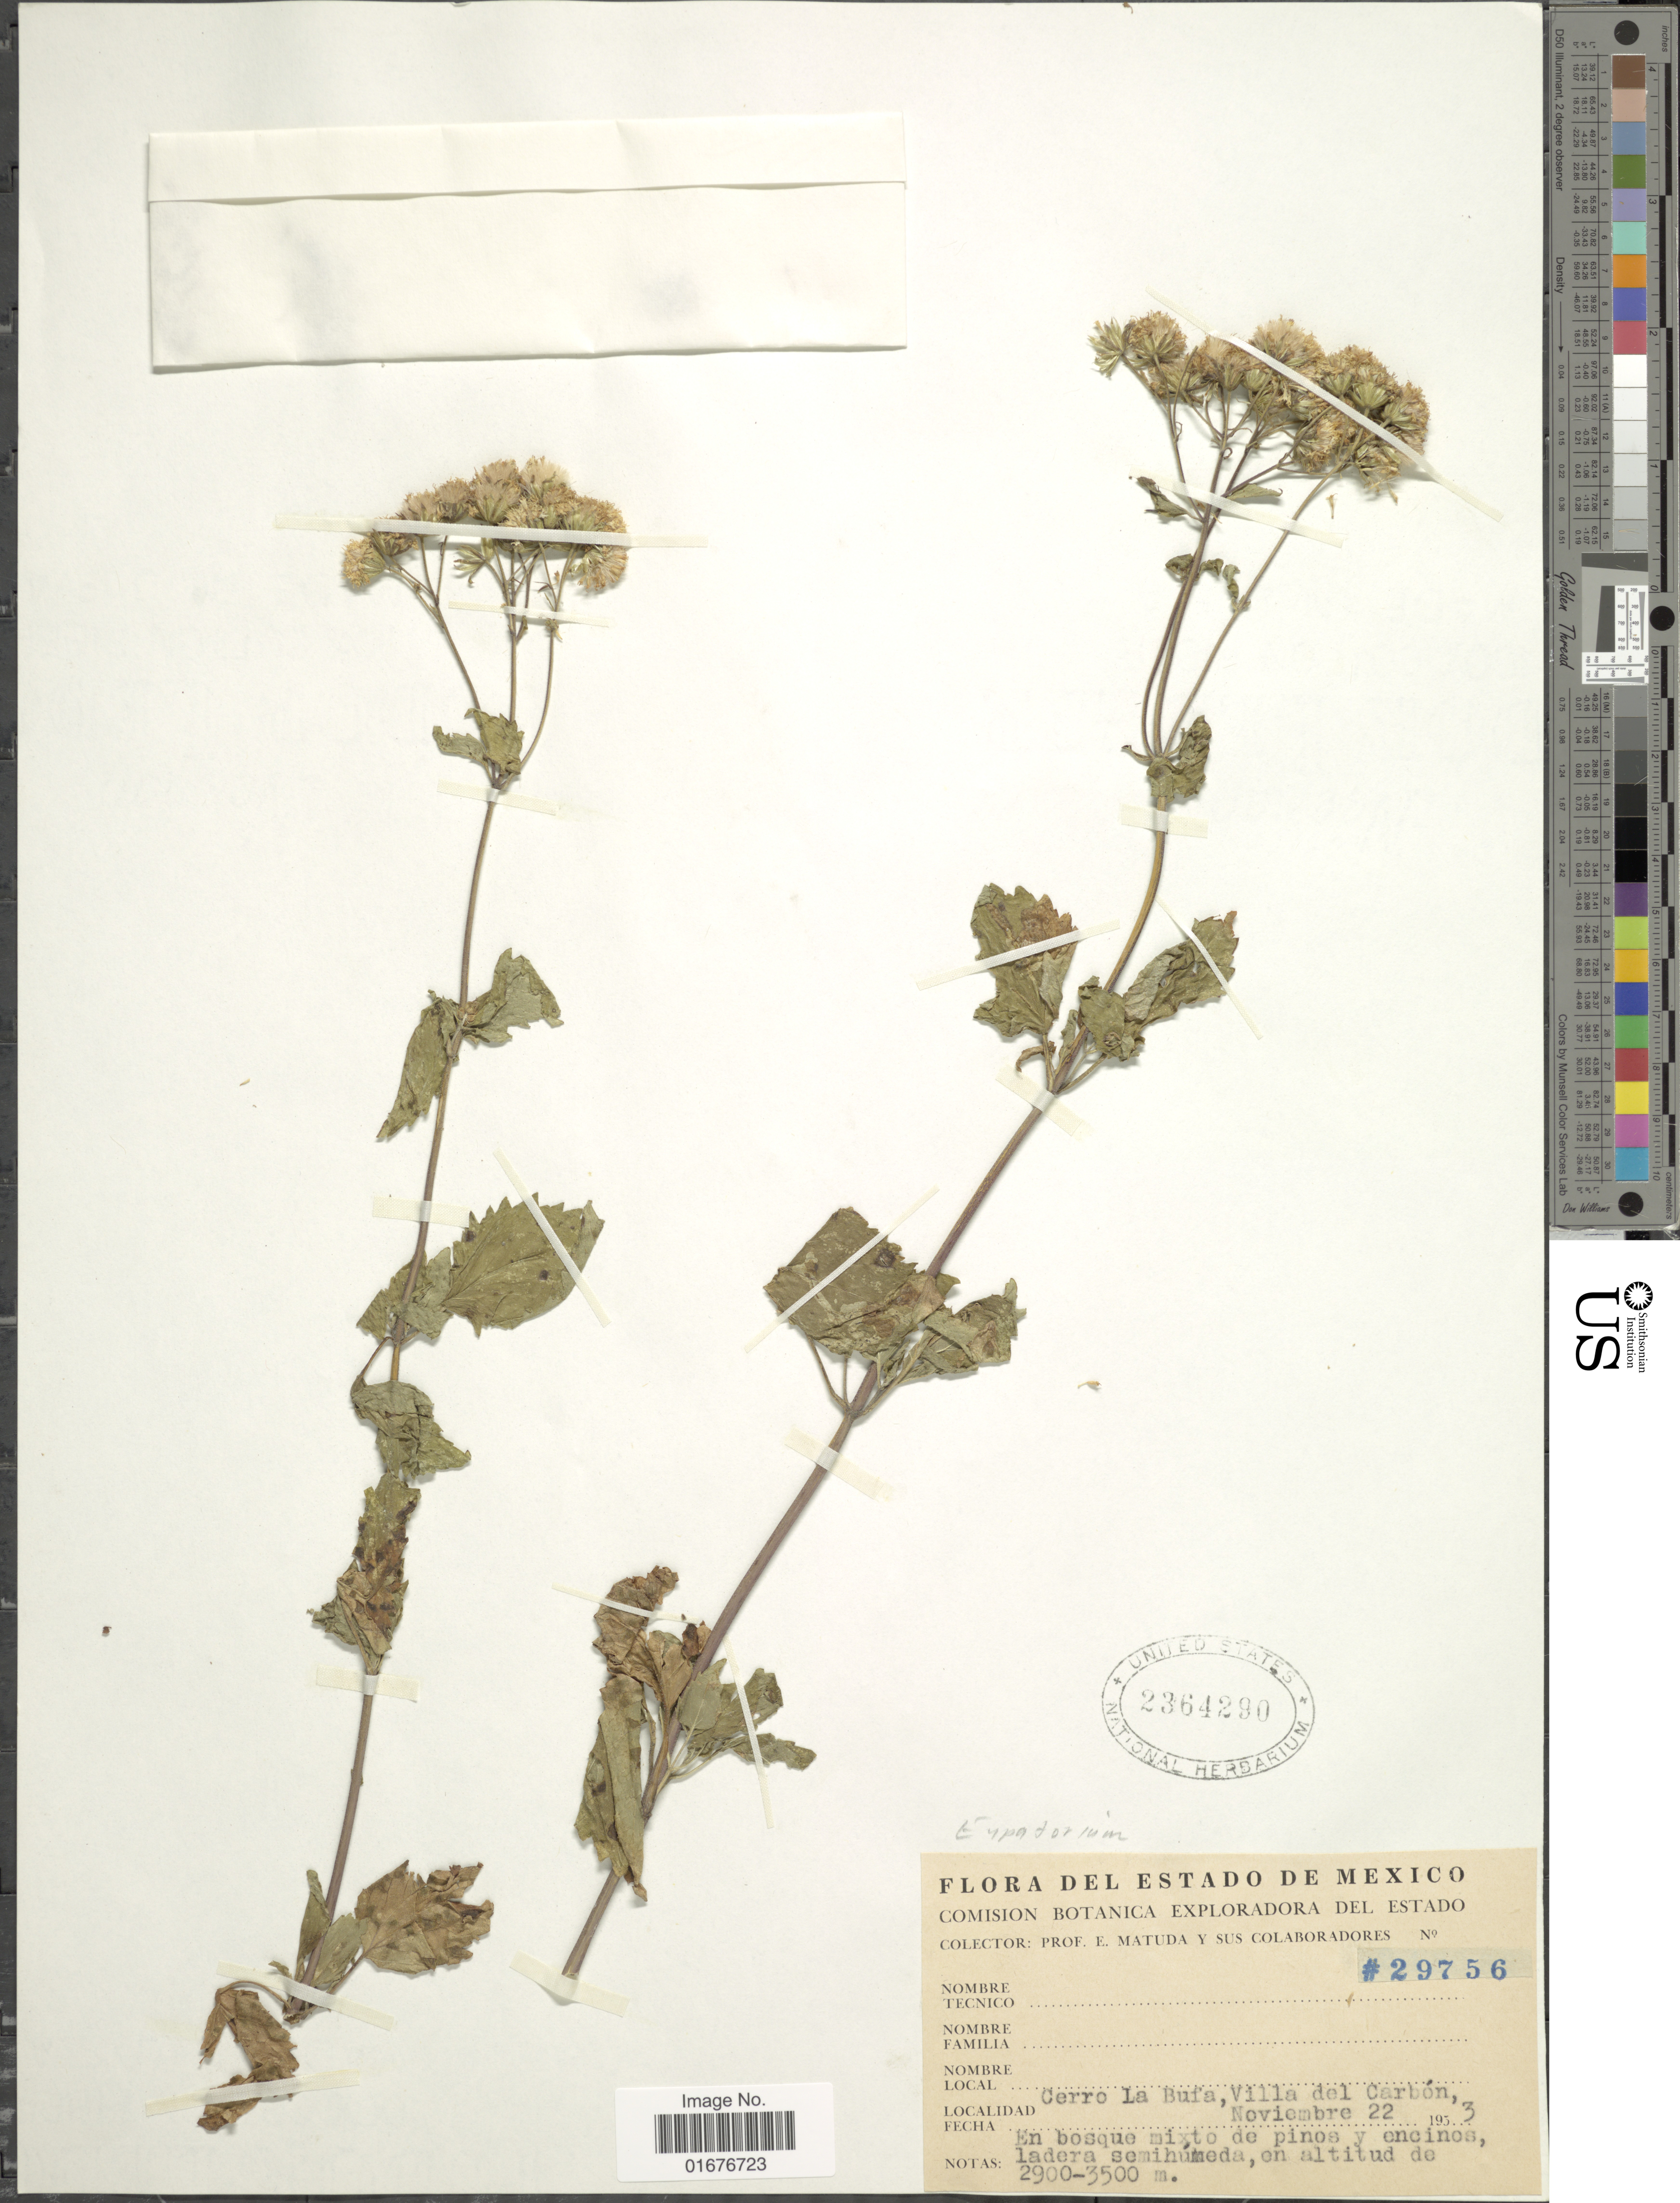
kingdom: Plantae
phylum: Tracheophyta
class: Magnoliopsida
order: Asterales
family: Asteraceae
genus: Ageratina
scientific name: Ageratina prunellaefolia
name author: (Kunth) R.M. King & H. Rob.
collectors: E. Matuda & et al.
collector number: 29756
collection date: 1953-11-22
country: Mexico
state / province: México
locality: Cerro La Bufa, Villa del Carbón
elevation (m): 2900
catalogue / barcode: US 2364290